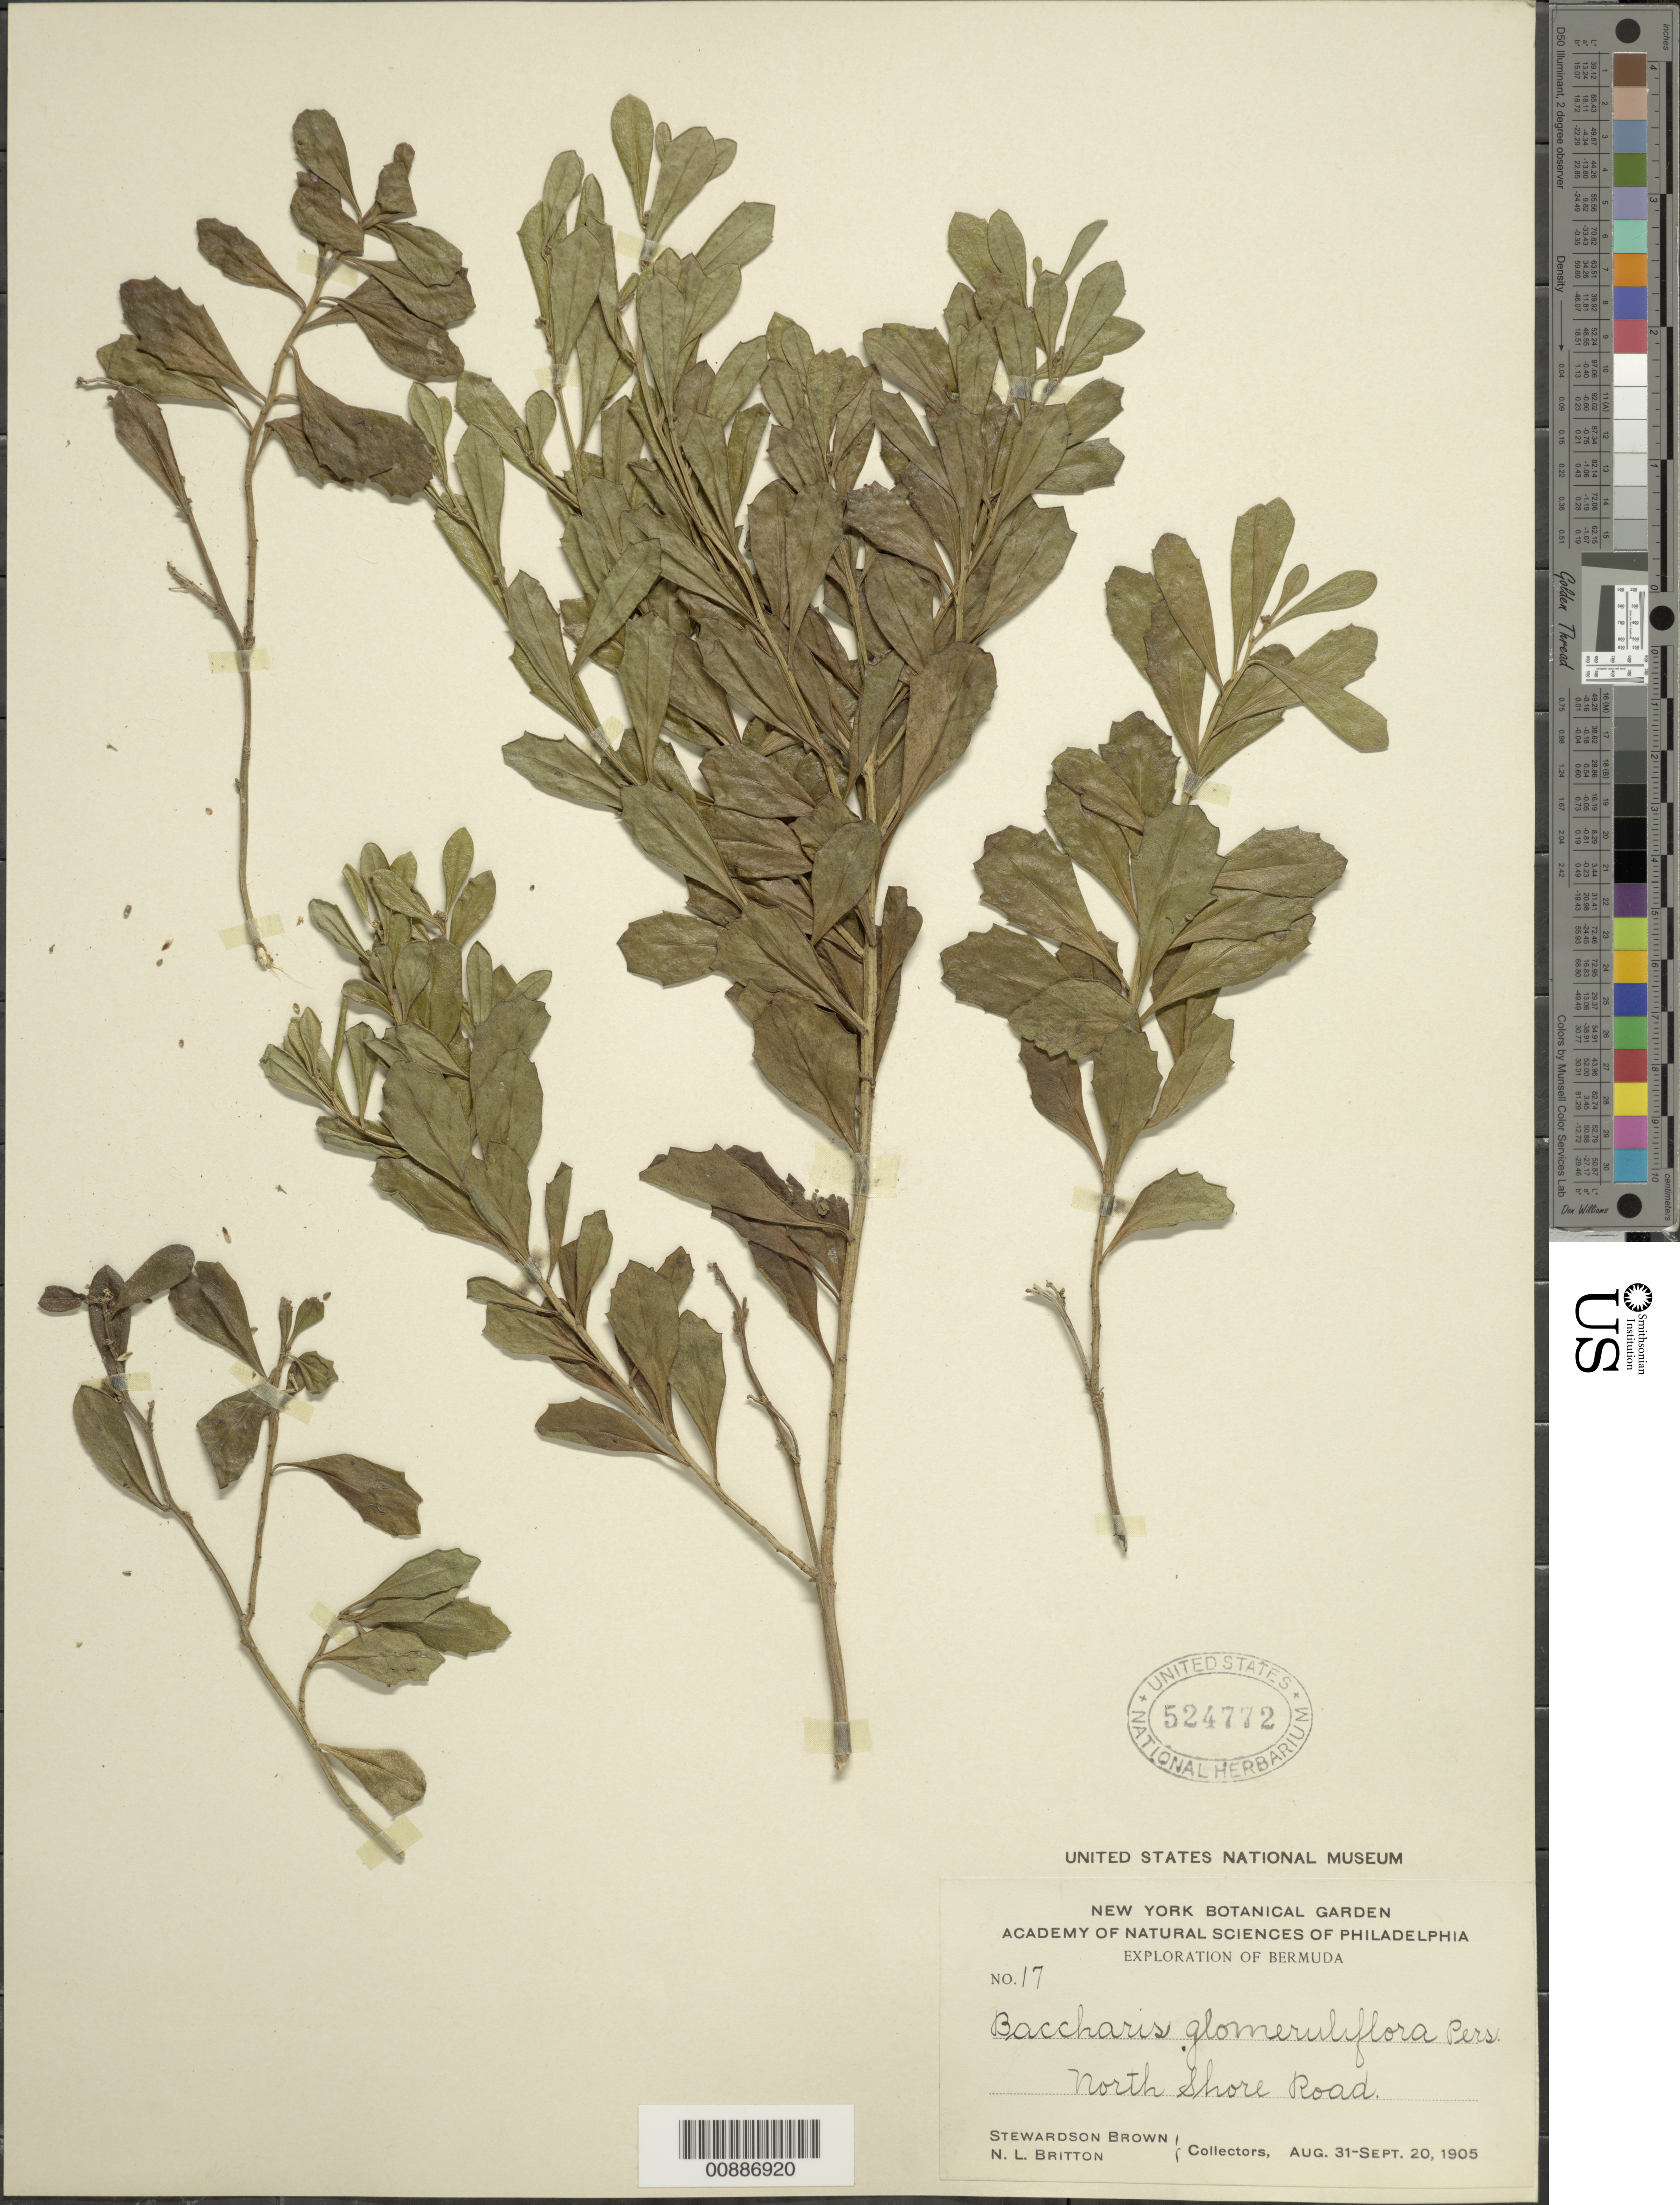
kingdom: Plantae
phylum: Tracheophyta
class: Magnoliopsida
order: Asterales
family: Asteraceae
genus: Baccharis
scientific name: Baccharis glomeruliflora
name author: Pers.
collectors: S. Brown & N. Britton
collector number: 17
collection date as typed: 31 Aug 1905 to 20 Sep 1905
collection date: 1905-08-31/1905-09-20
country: Bermuda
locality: North Shore Road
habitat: Along road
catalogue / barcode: US 524772